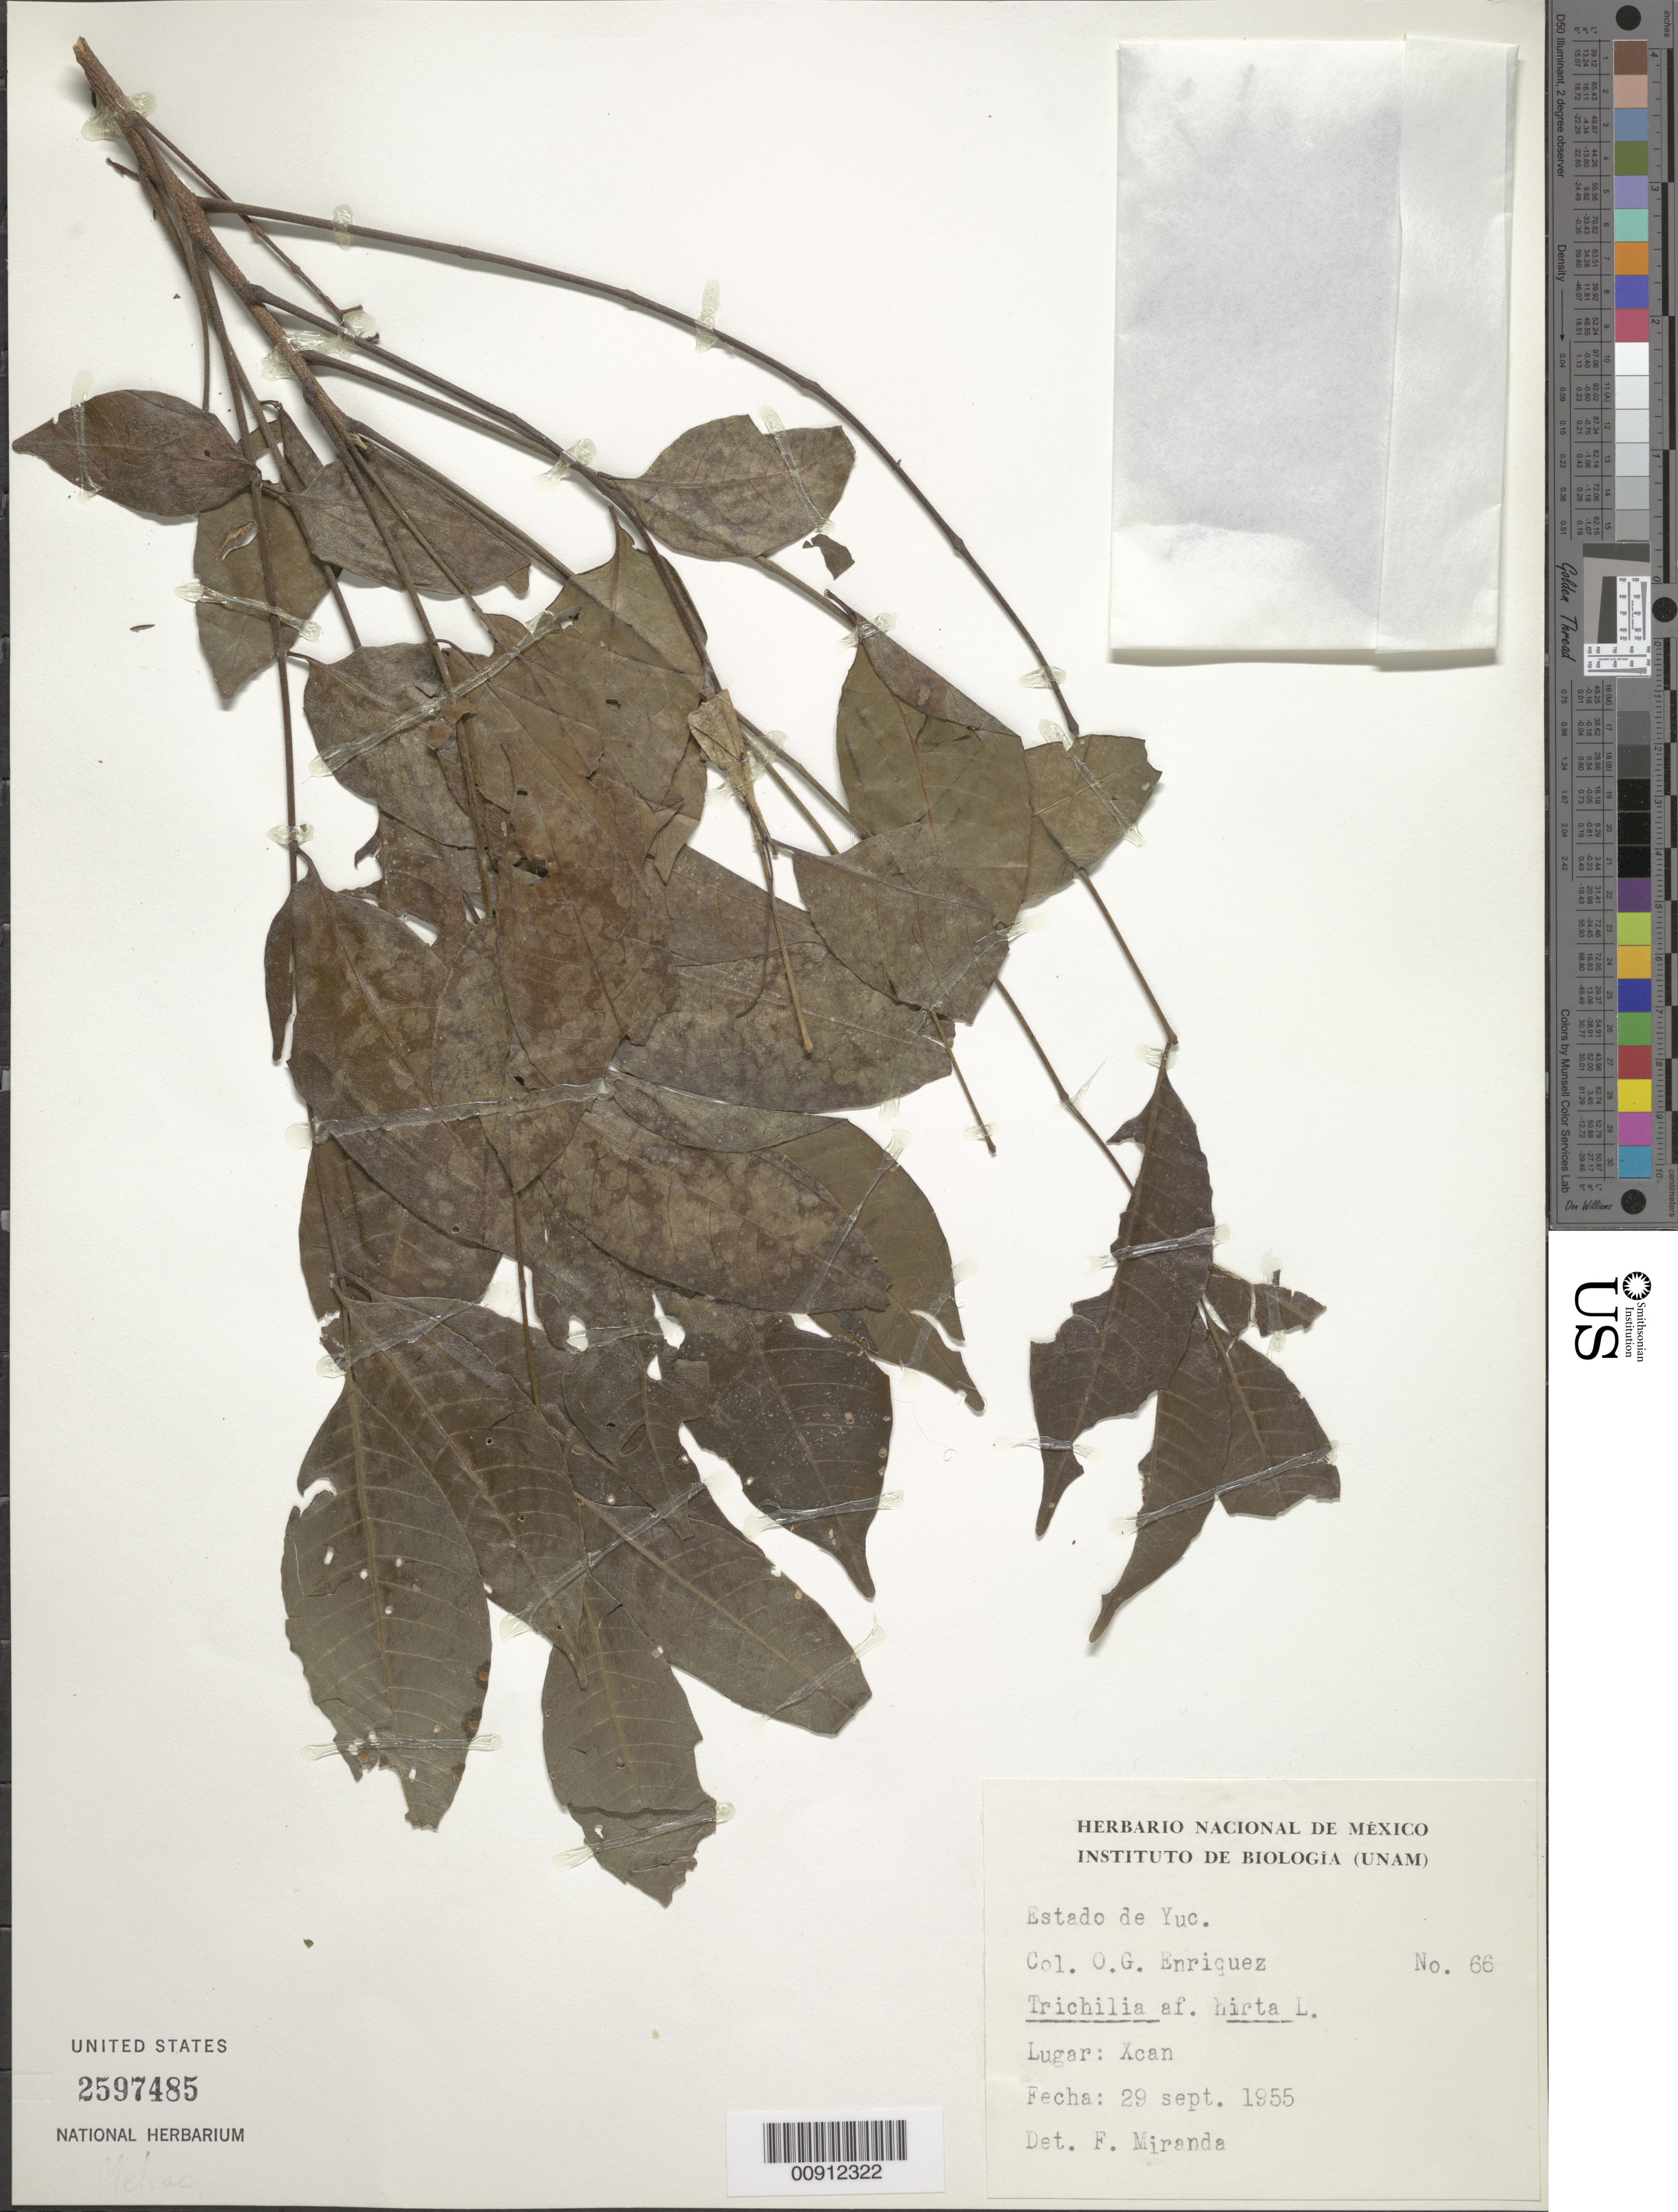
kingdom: Plantae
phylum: Tracheophyta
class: Magnoliopsida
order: Sapindales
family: Meliaceae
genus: Trichilia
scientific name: Trichilia hirta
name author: L.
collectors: O. Enriquez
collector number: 66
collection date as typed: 29 Sep 1955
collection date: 1955-09-29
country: Mexico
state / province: Yucatán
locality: Xcan, Yucatán.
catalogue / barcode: US 2597485